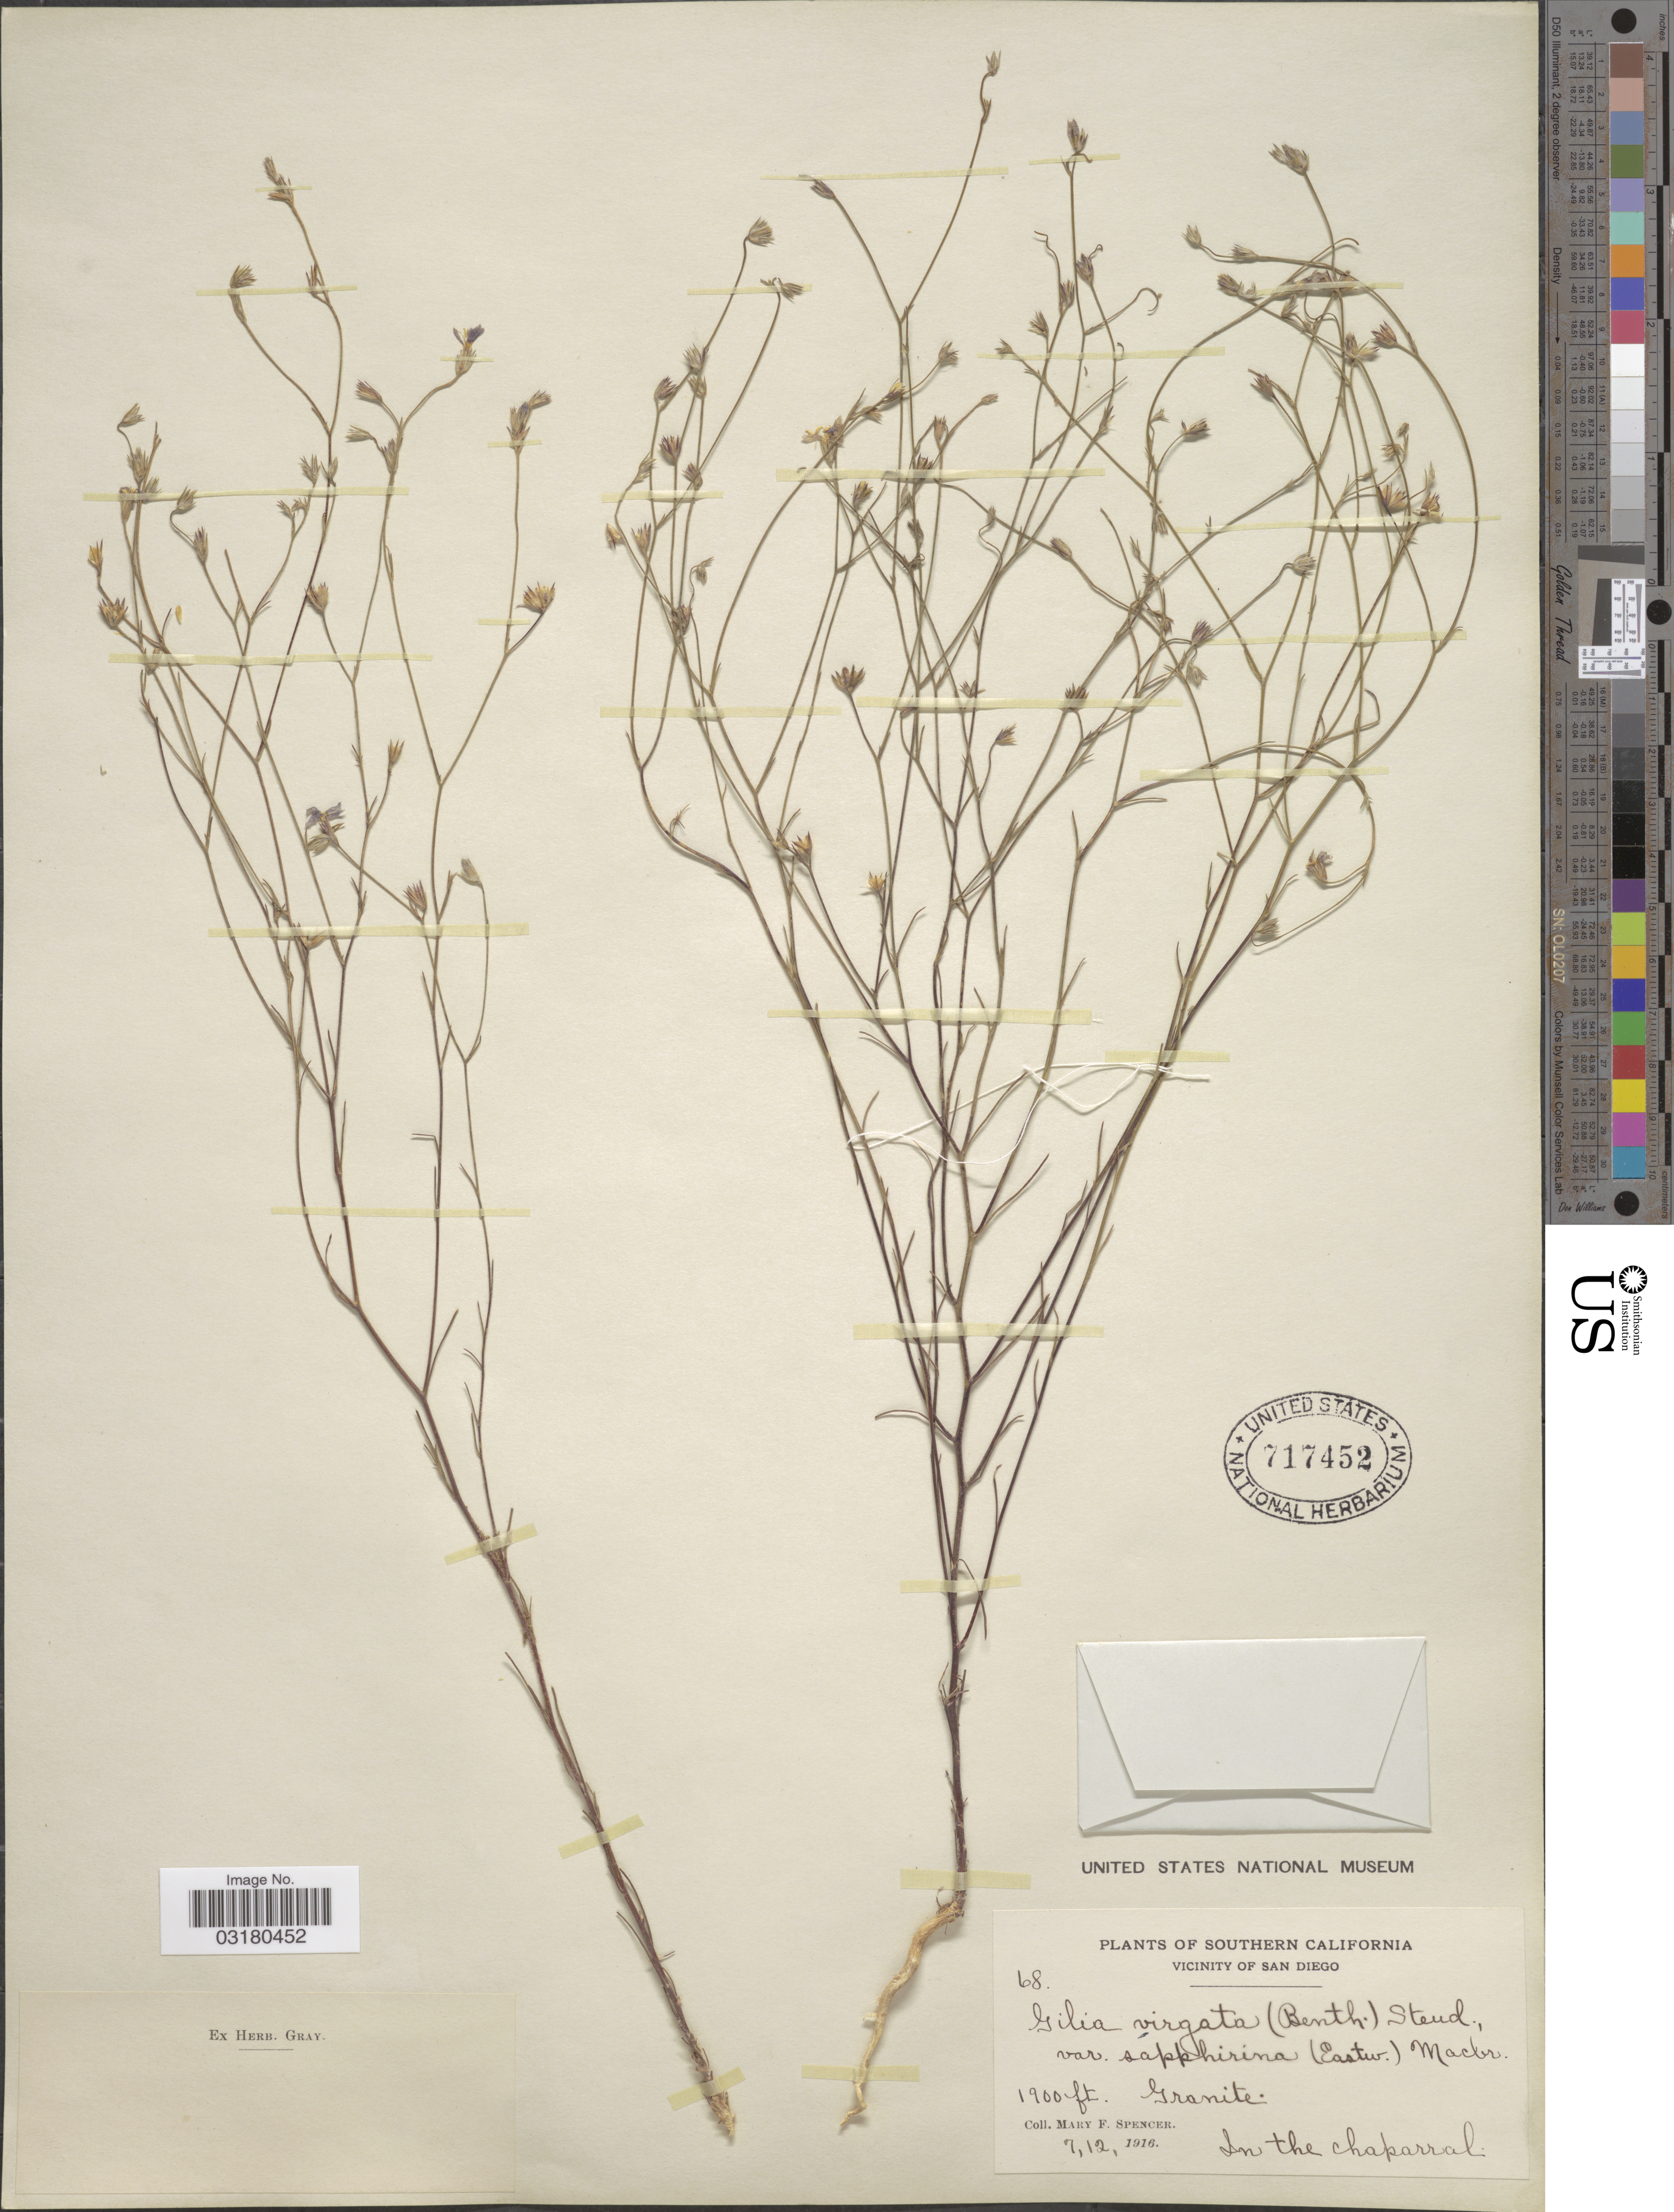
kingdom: Plantae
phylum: Tracheophyta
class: Magnoliopsida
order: Ericales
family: Polemoniaceae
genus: Eriastrum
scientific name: Eriastrum sapphirinum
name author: (Eastw.) H. Mason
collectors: M. Spencer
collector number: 68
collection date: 1916-07-12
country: United States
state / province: California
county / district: San Diego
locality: Southern California. Vicinity of San Diego. In the chaparral.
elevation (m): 579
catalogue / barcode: US 717452